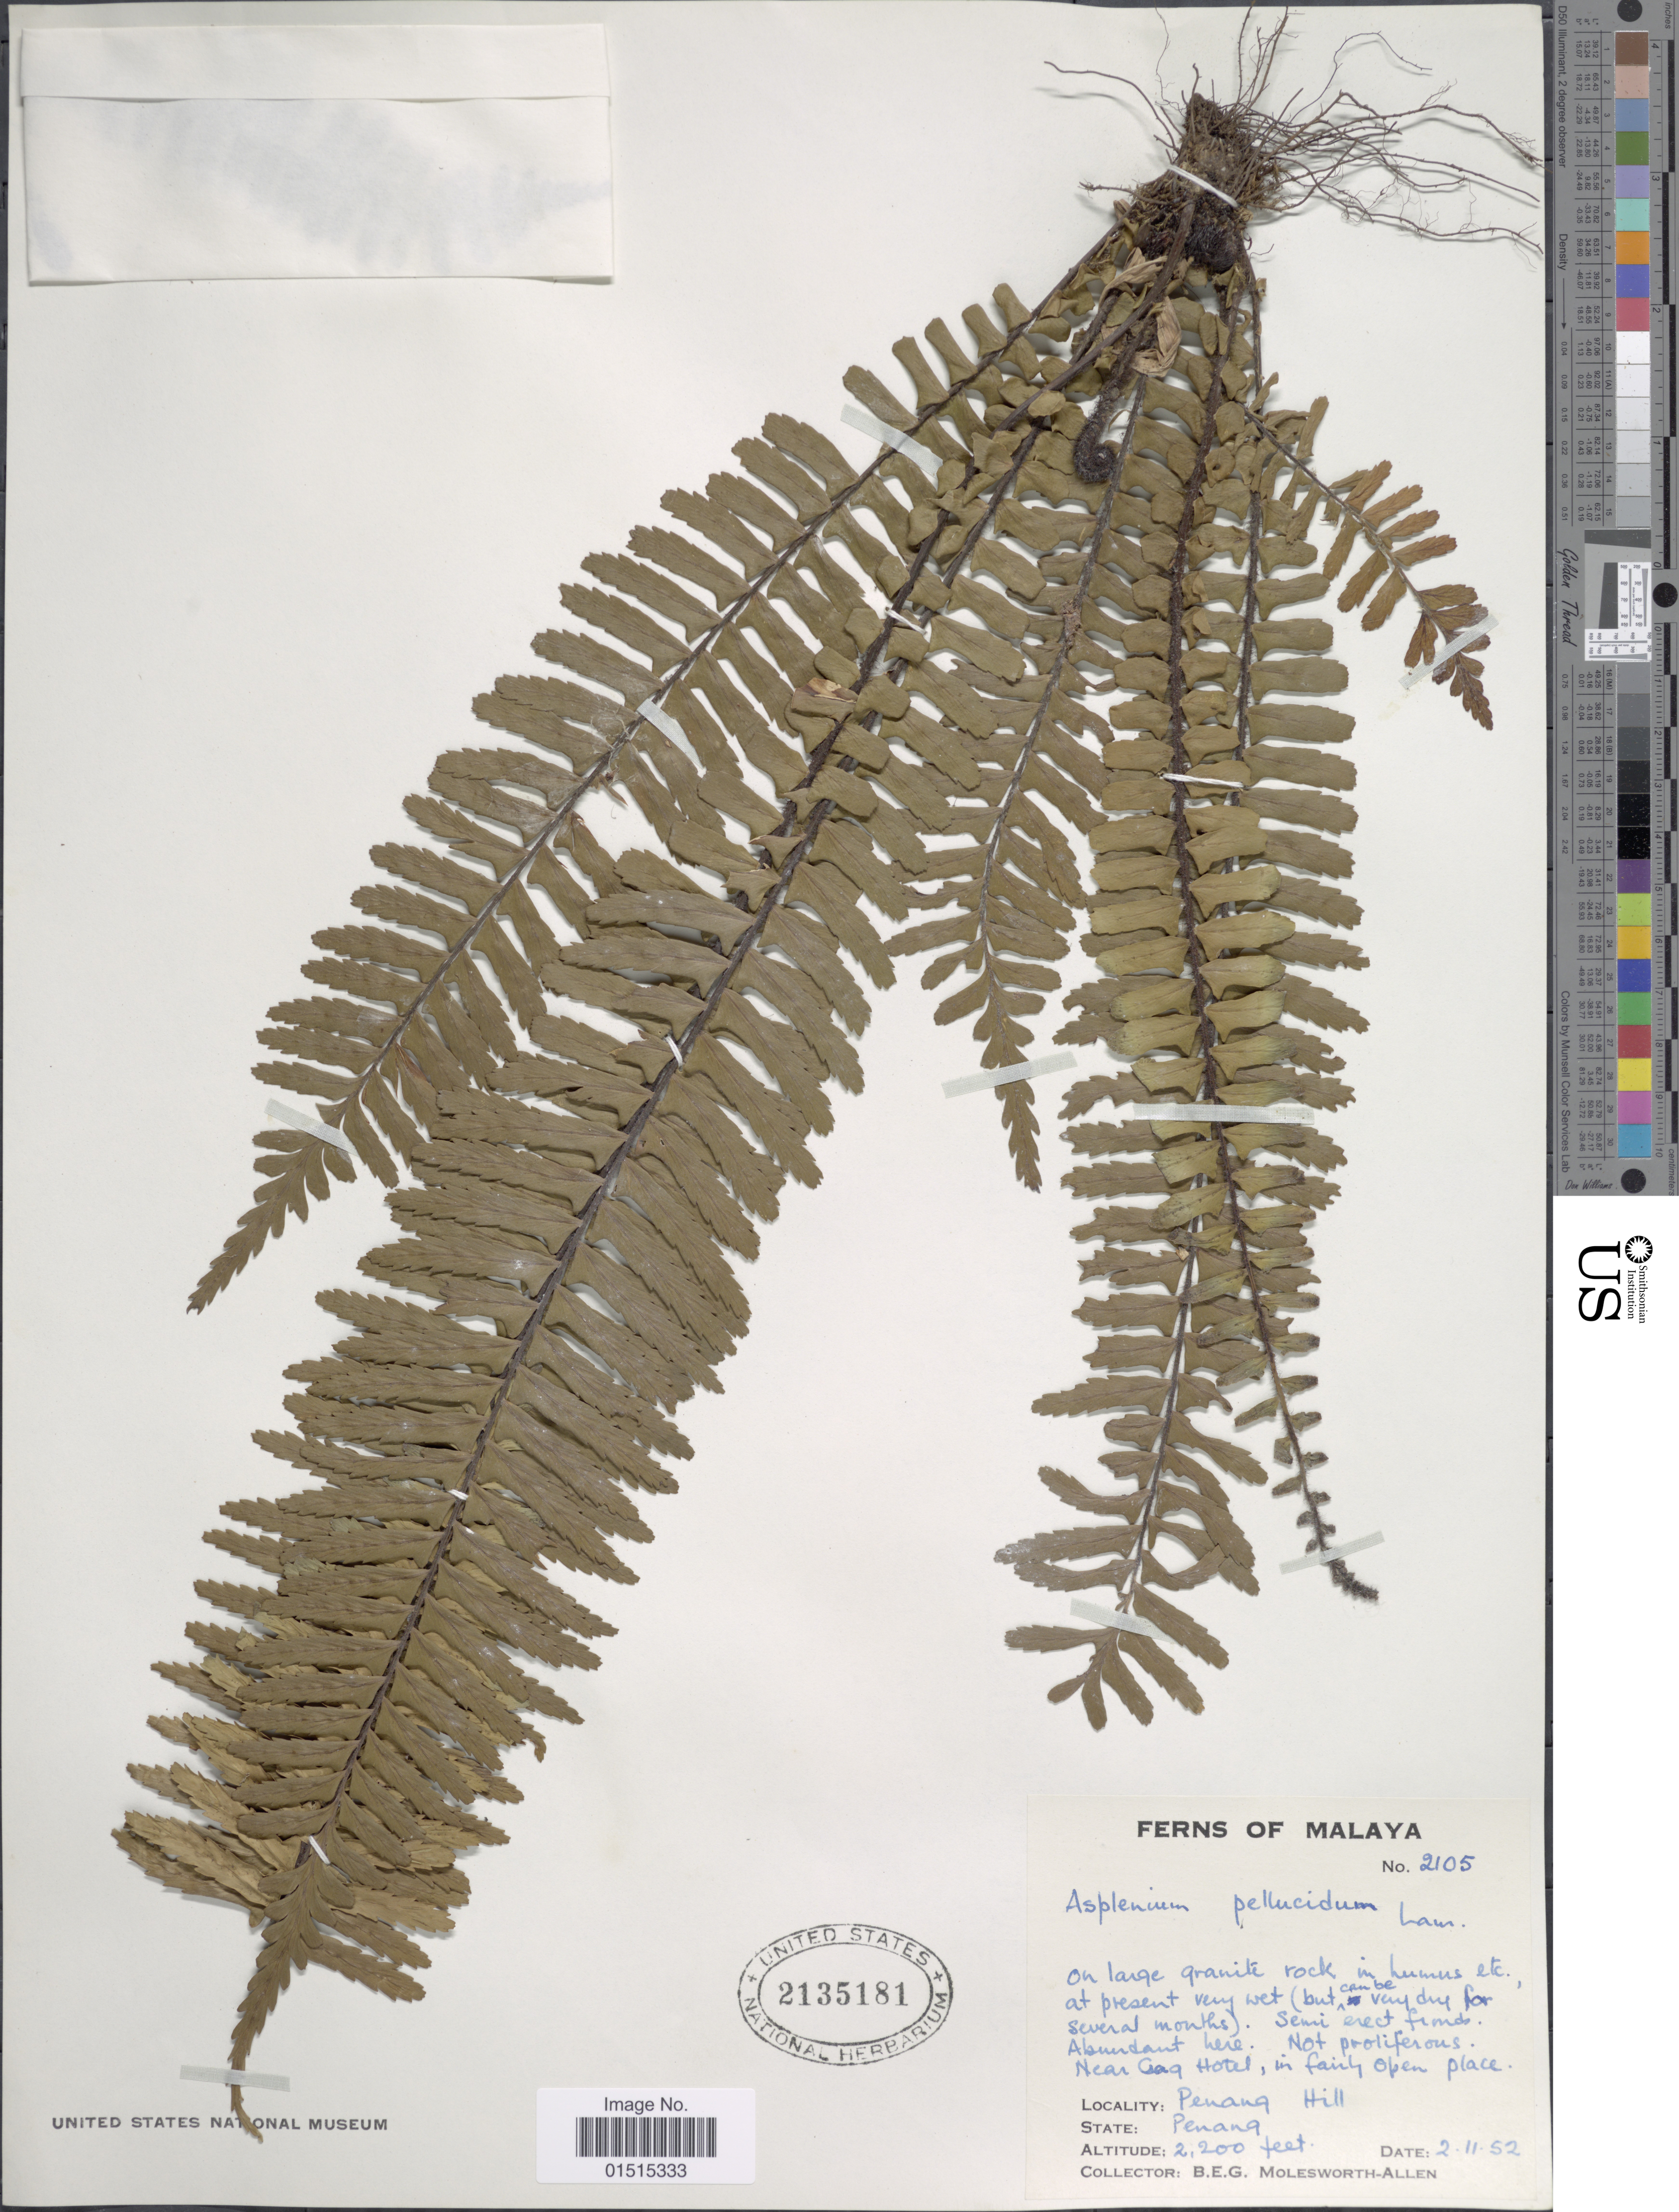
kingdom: Plantae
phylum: Tracheophyta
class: Polypodiopsida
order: Polypodiales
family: Aspleniaceae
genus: Asplenium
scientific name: Asplenium pellucidum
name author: Lam.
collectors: B. E. G. Molesworth-Allen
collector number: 2105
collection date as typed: Transcribed d/m/y: 2/11/52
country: Malaysia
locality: Malaya, Near Gag Hotel, in fairly open place, Penang Hill, Penang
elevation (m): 671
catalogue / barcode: US 2135181